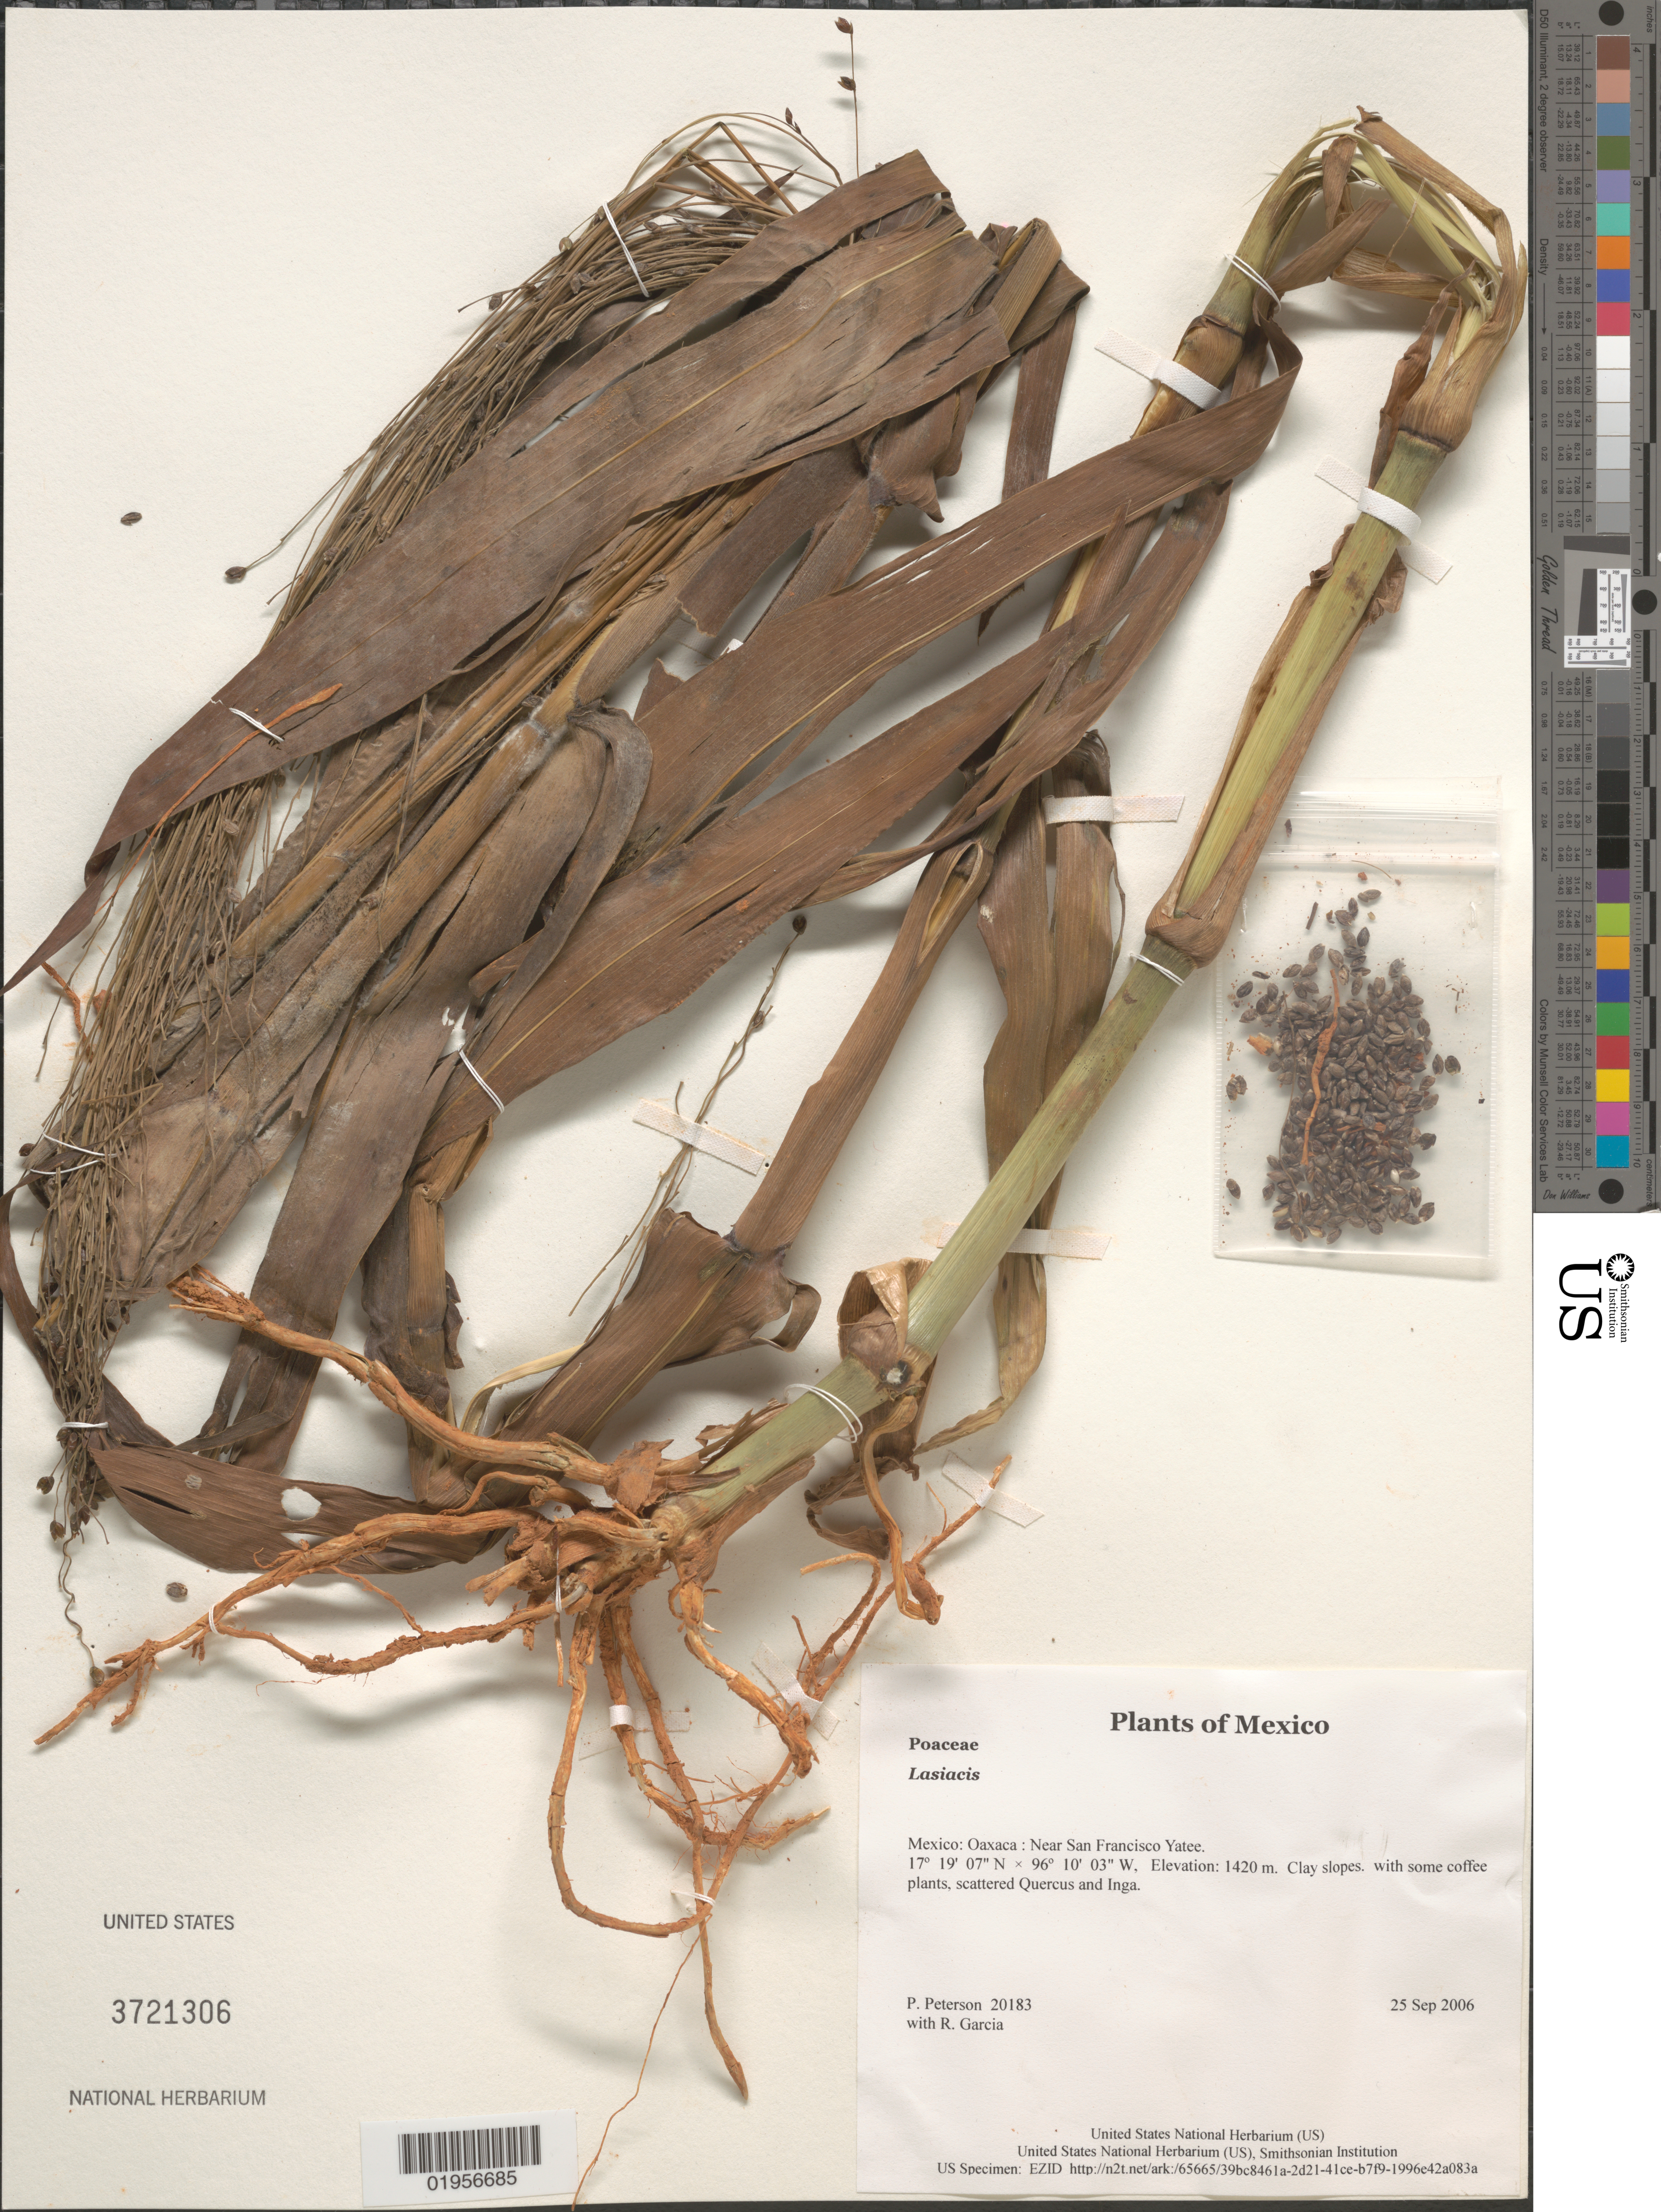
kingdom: Plantae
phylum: Tracheophyta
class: Liliopsida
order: Poales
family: Poaceae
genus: Lasiacis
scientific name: Lasiacis sp.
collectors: P. M. Peterson & R. Garcia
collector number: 20183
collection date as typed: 25 Sep 2006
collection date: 2006-09-25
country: Mexico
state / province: Oaxaca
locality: Near San Francisco Yatee.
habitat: Clay slopes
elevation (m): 1420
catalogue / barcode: US 3721306